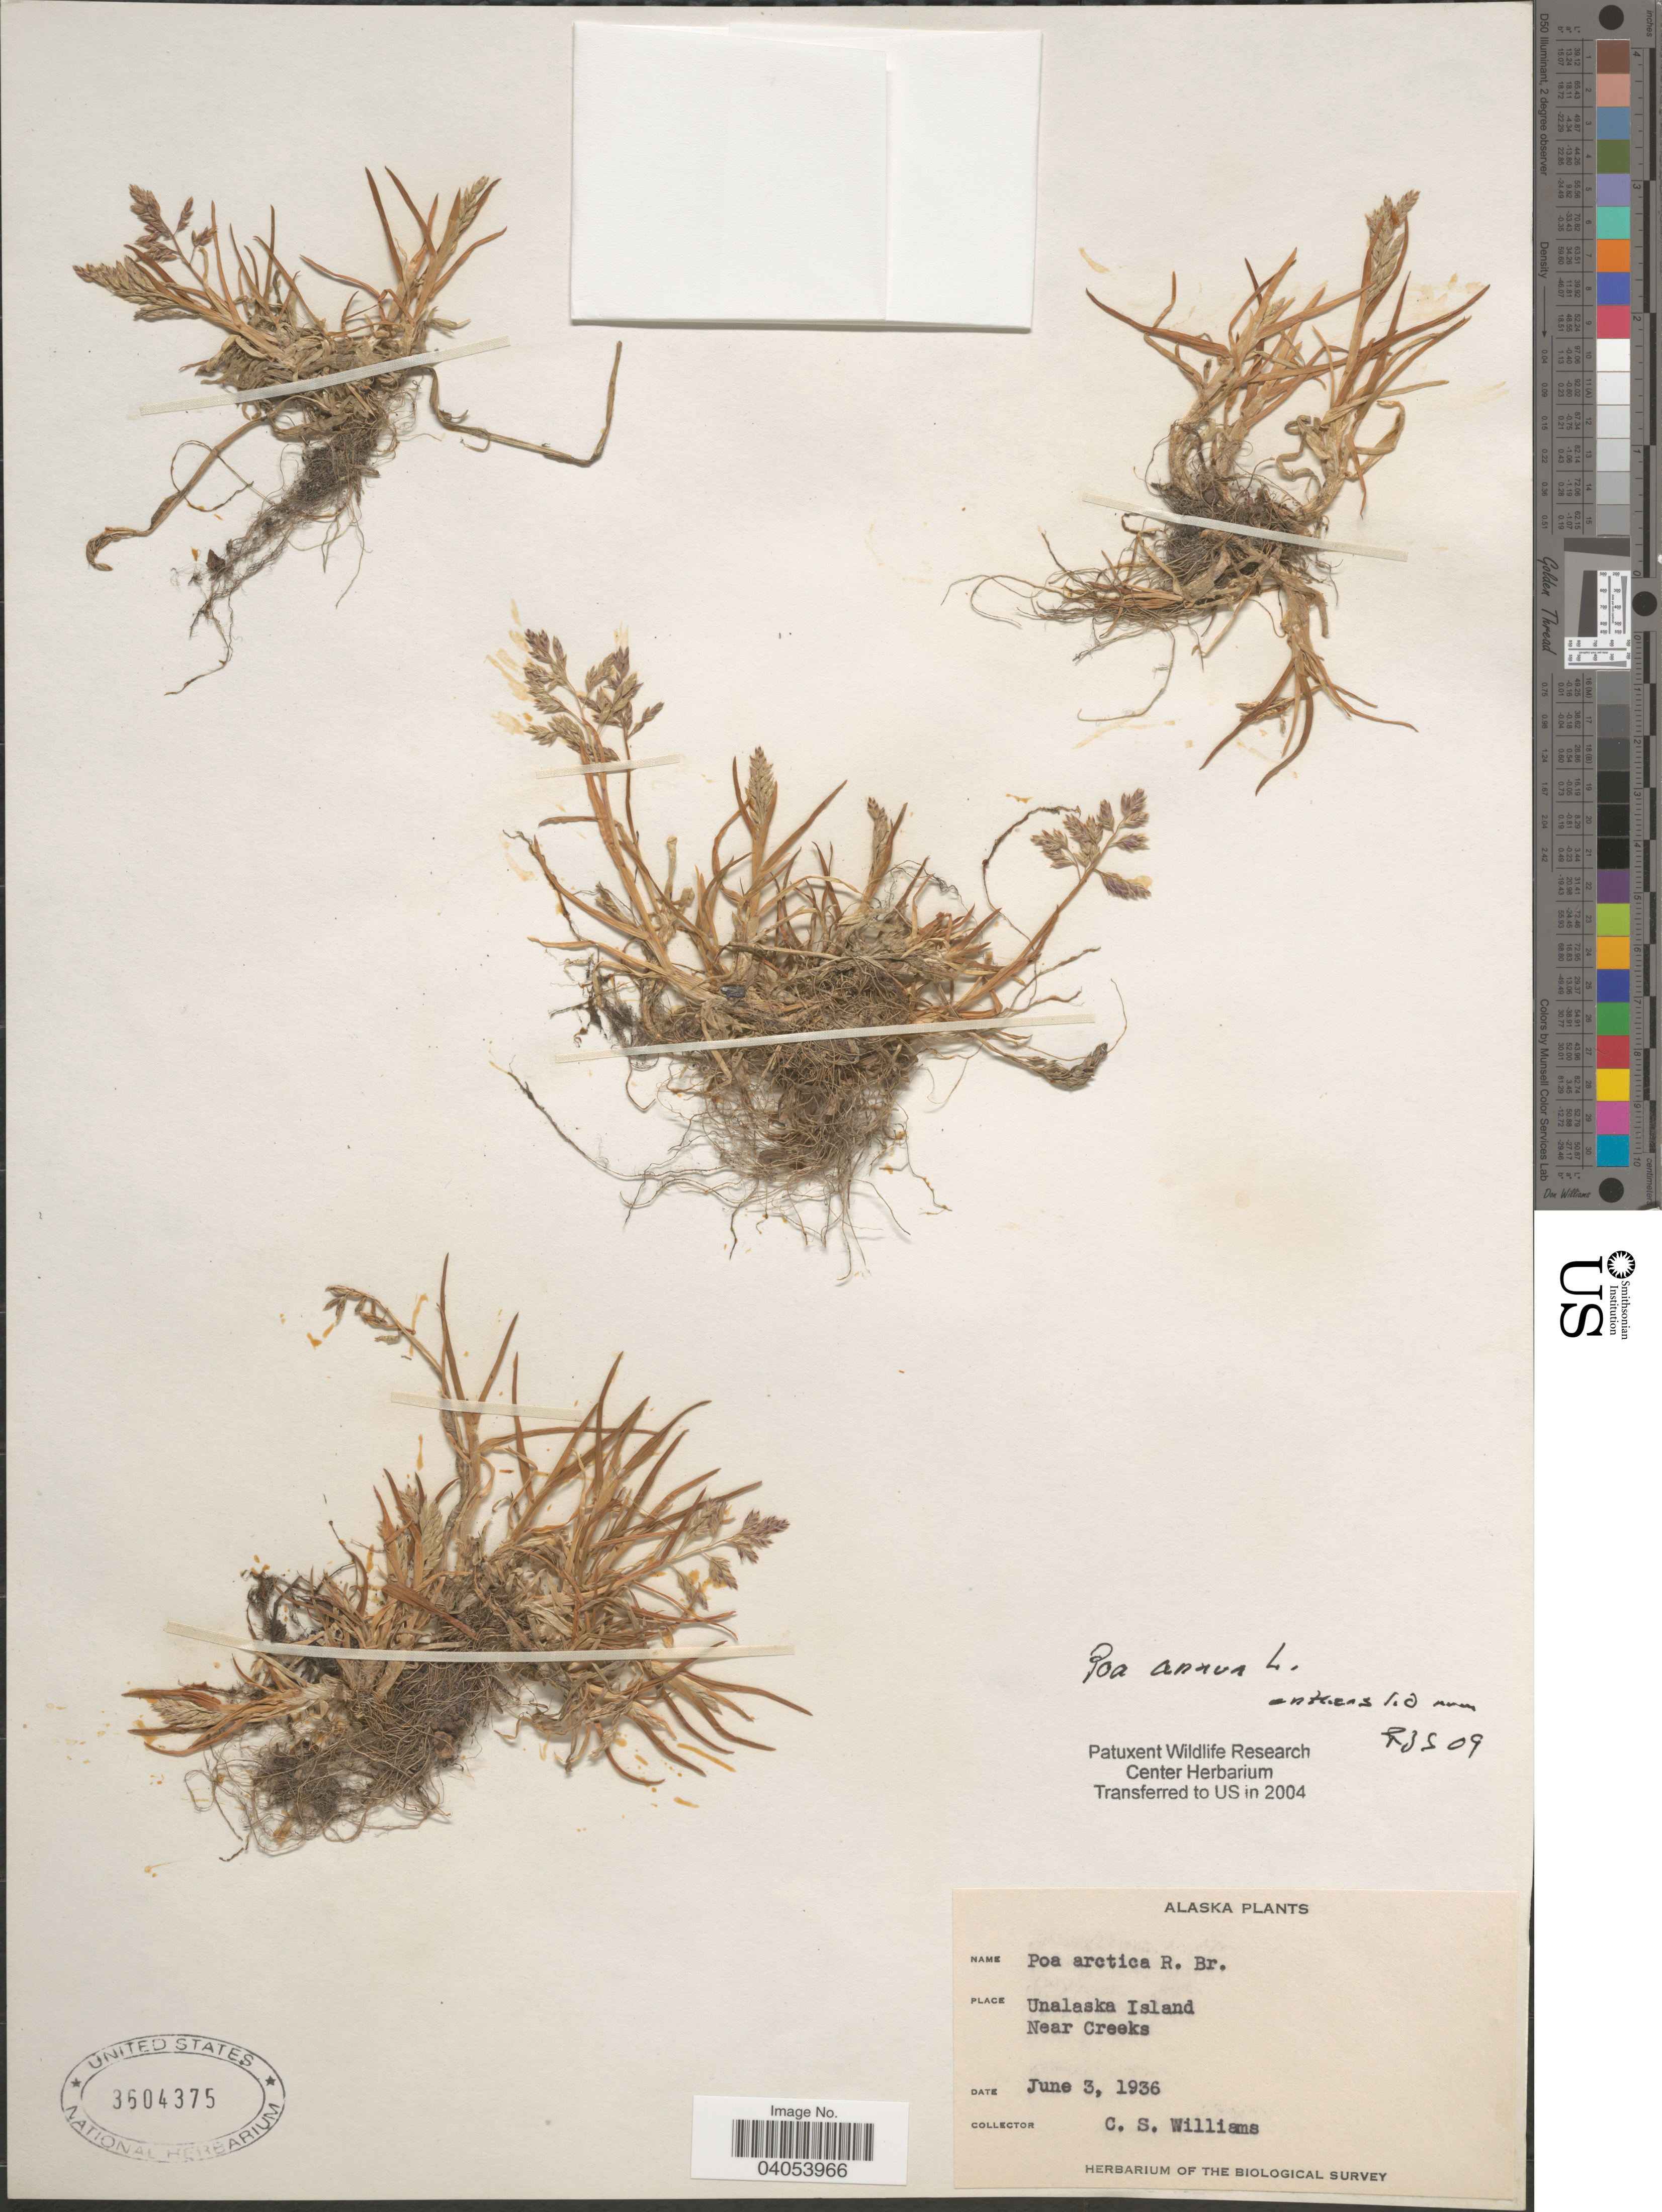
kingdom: Plantae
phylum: Tracheophyta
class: Liliopsida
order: Poales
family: Poaceae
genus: Poa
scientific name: Poa annua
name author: L.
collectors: C. Williams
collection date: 1936-06-03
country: United States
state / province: Alaska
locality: Unalaska Island. Near Creeks.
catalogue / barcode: US 3604375